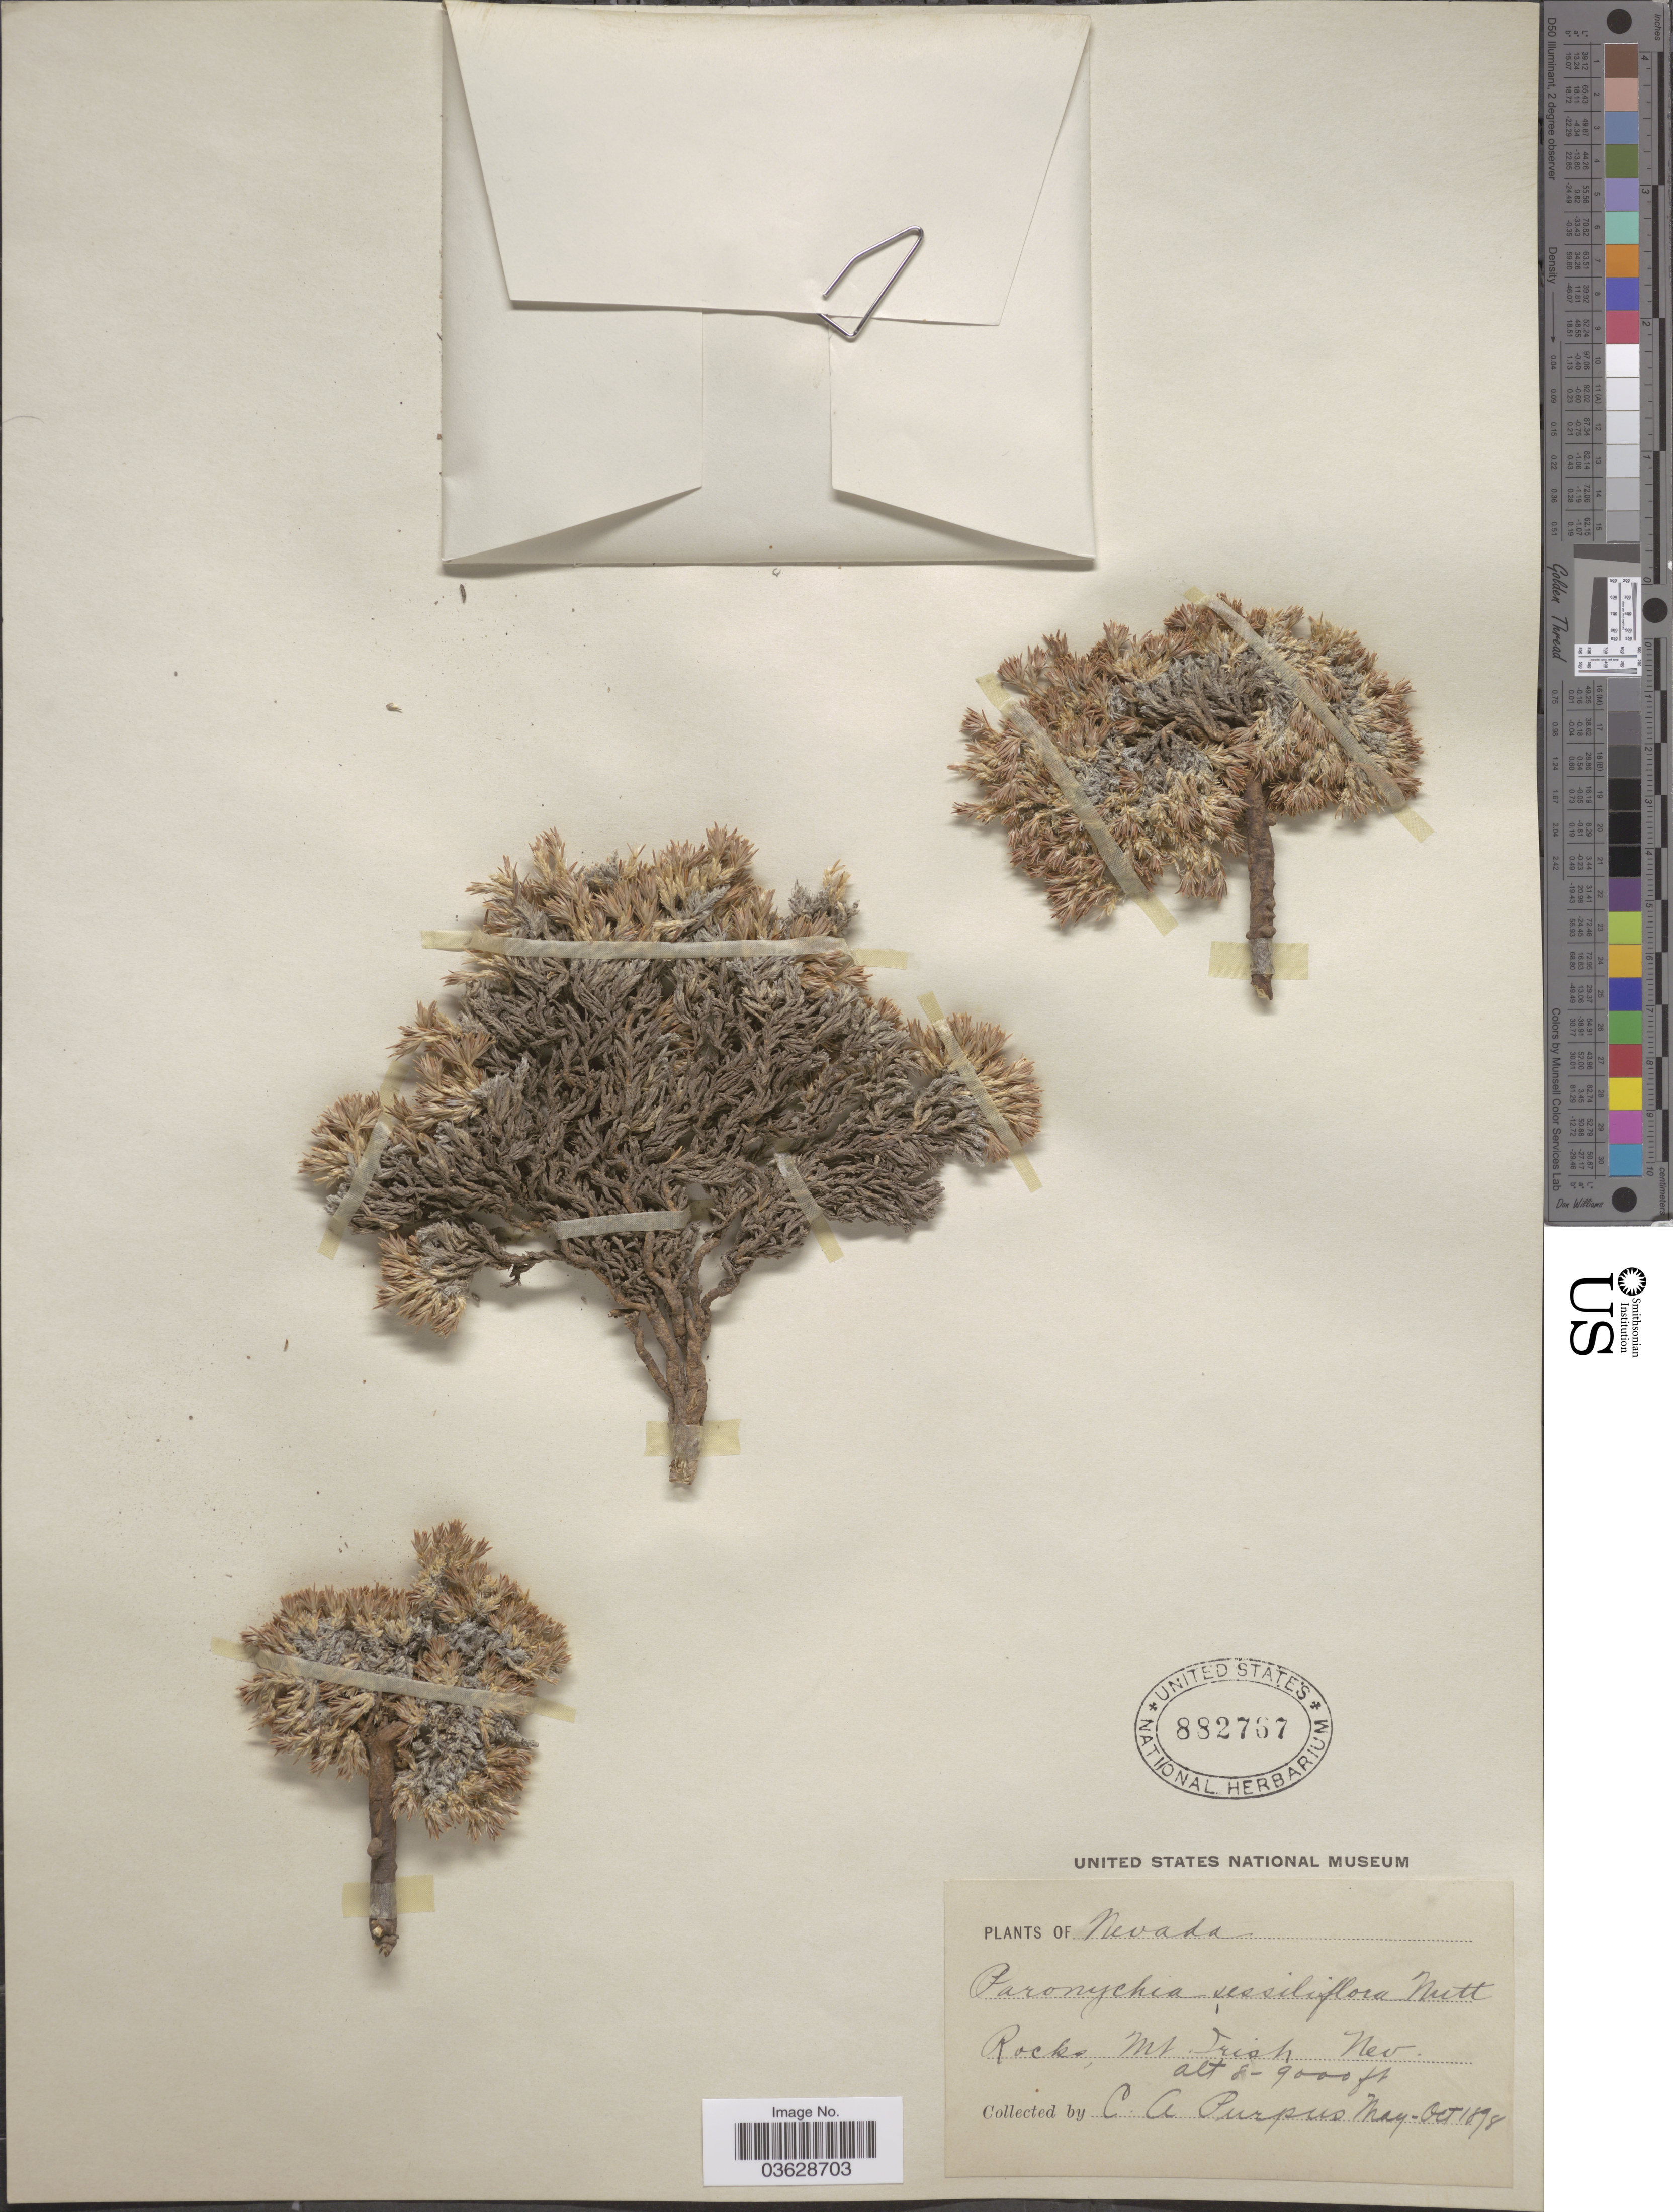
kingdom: Plantae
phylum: Tracheophyta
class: Magnoliopsida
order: Caryophyllales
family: Caryophyllaceae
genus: Paronychia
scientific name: Paronychia sessiliflora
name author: Nutt.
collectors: C. A. Purpus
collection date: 1898-05/1898-10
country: United States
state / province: Nevada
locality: Rocks, Mt. Irish.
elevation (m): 2438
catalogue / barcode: US 882767